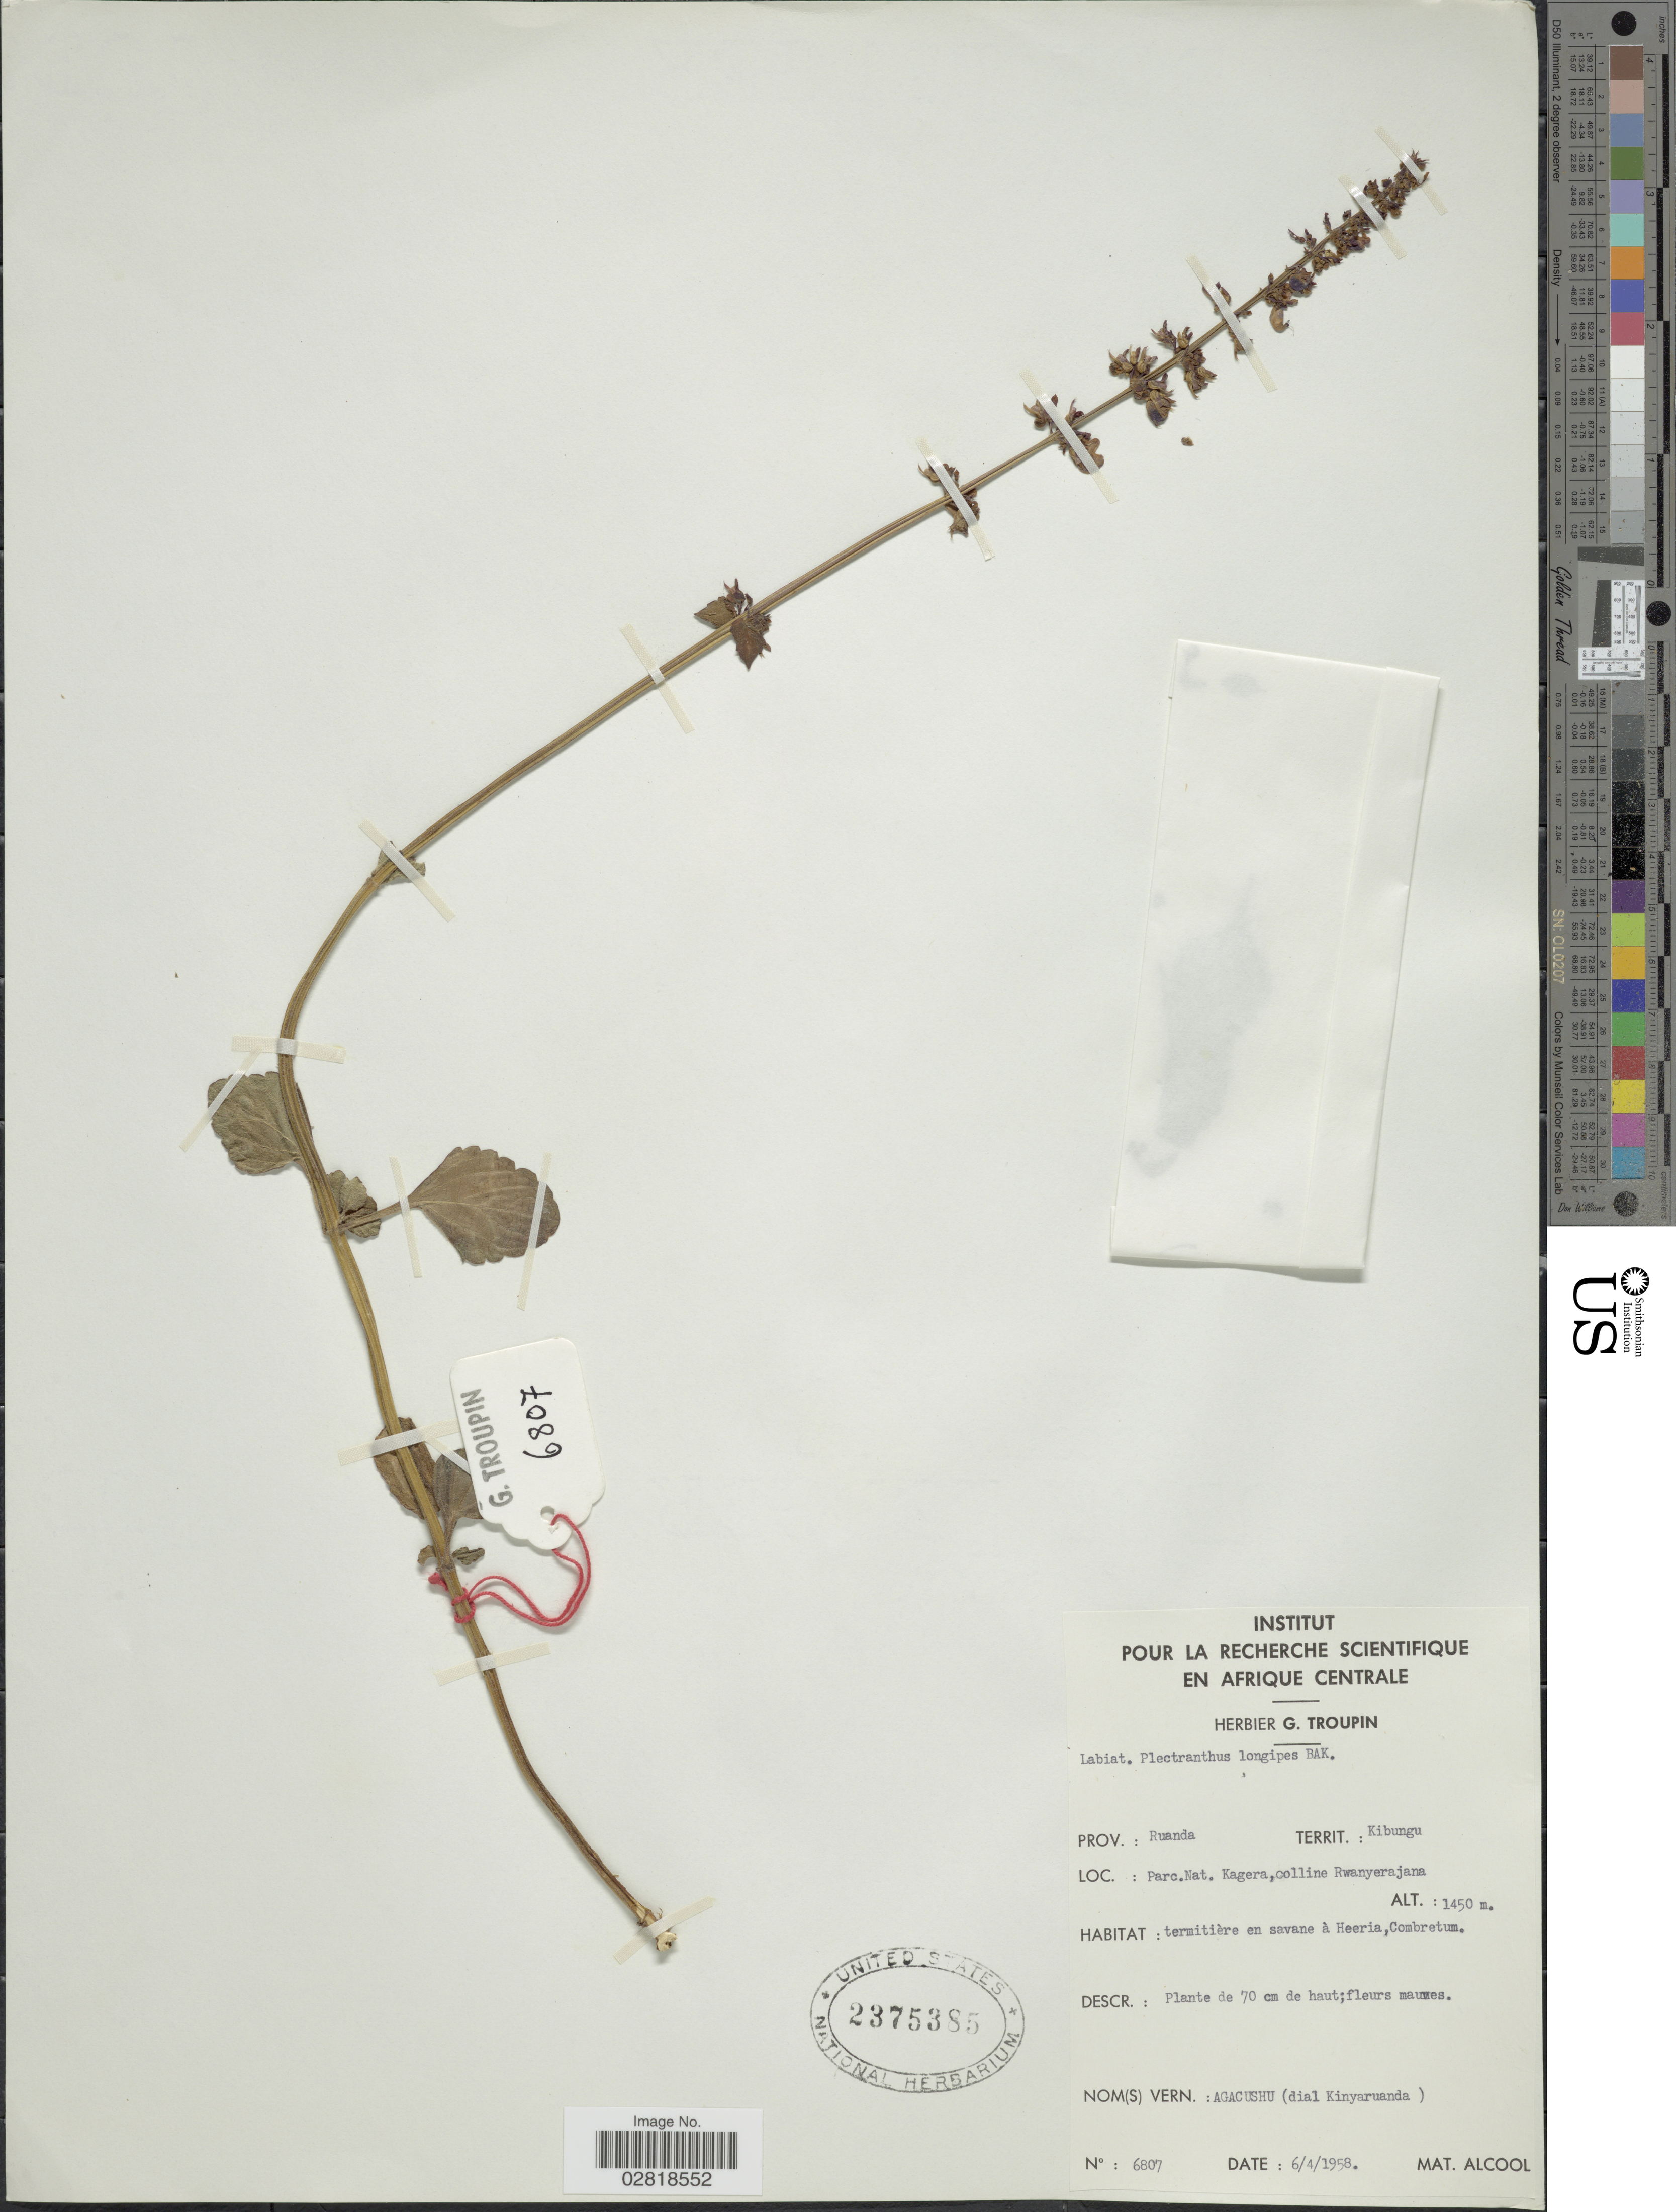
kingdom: Plantae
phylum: Tracheophyta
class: Magnoliopsida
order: Lamiales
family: Lamiaceae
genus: Plectranthus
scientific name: Plectranthus longipes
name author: Baker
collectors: G. Troupin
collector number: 6807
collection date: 1958-04-06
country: Rwanda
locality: Prov.: Ruanda. Territ.: Kibungu. Parc. Nat. Kagera, colline Rwanyerajana.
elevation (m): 1450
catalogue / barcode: US 2375385